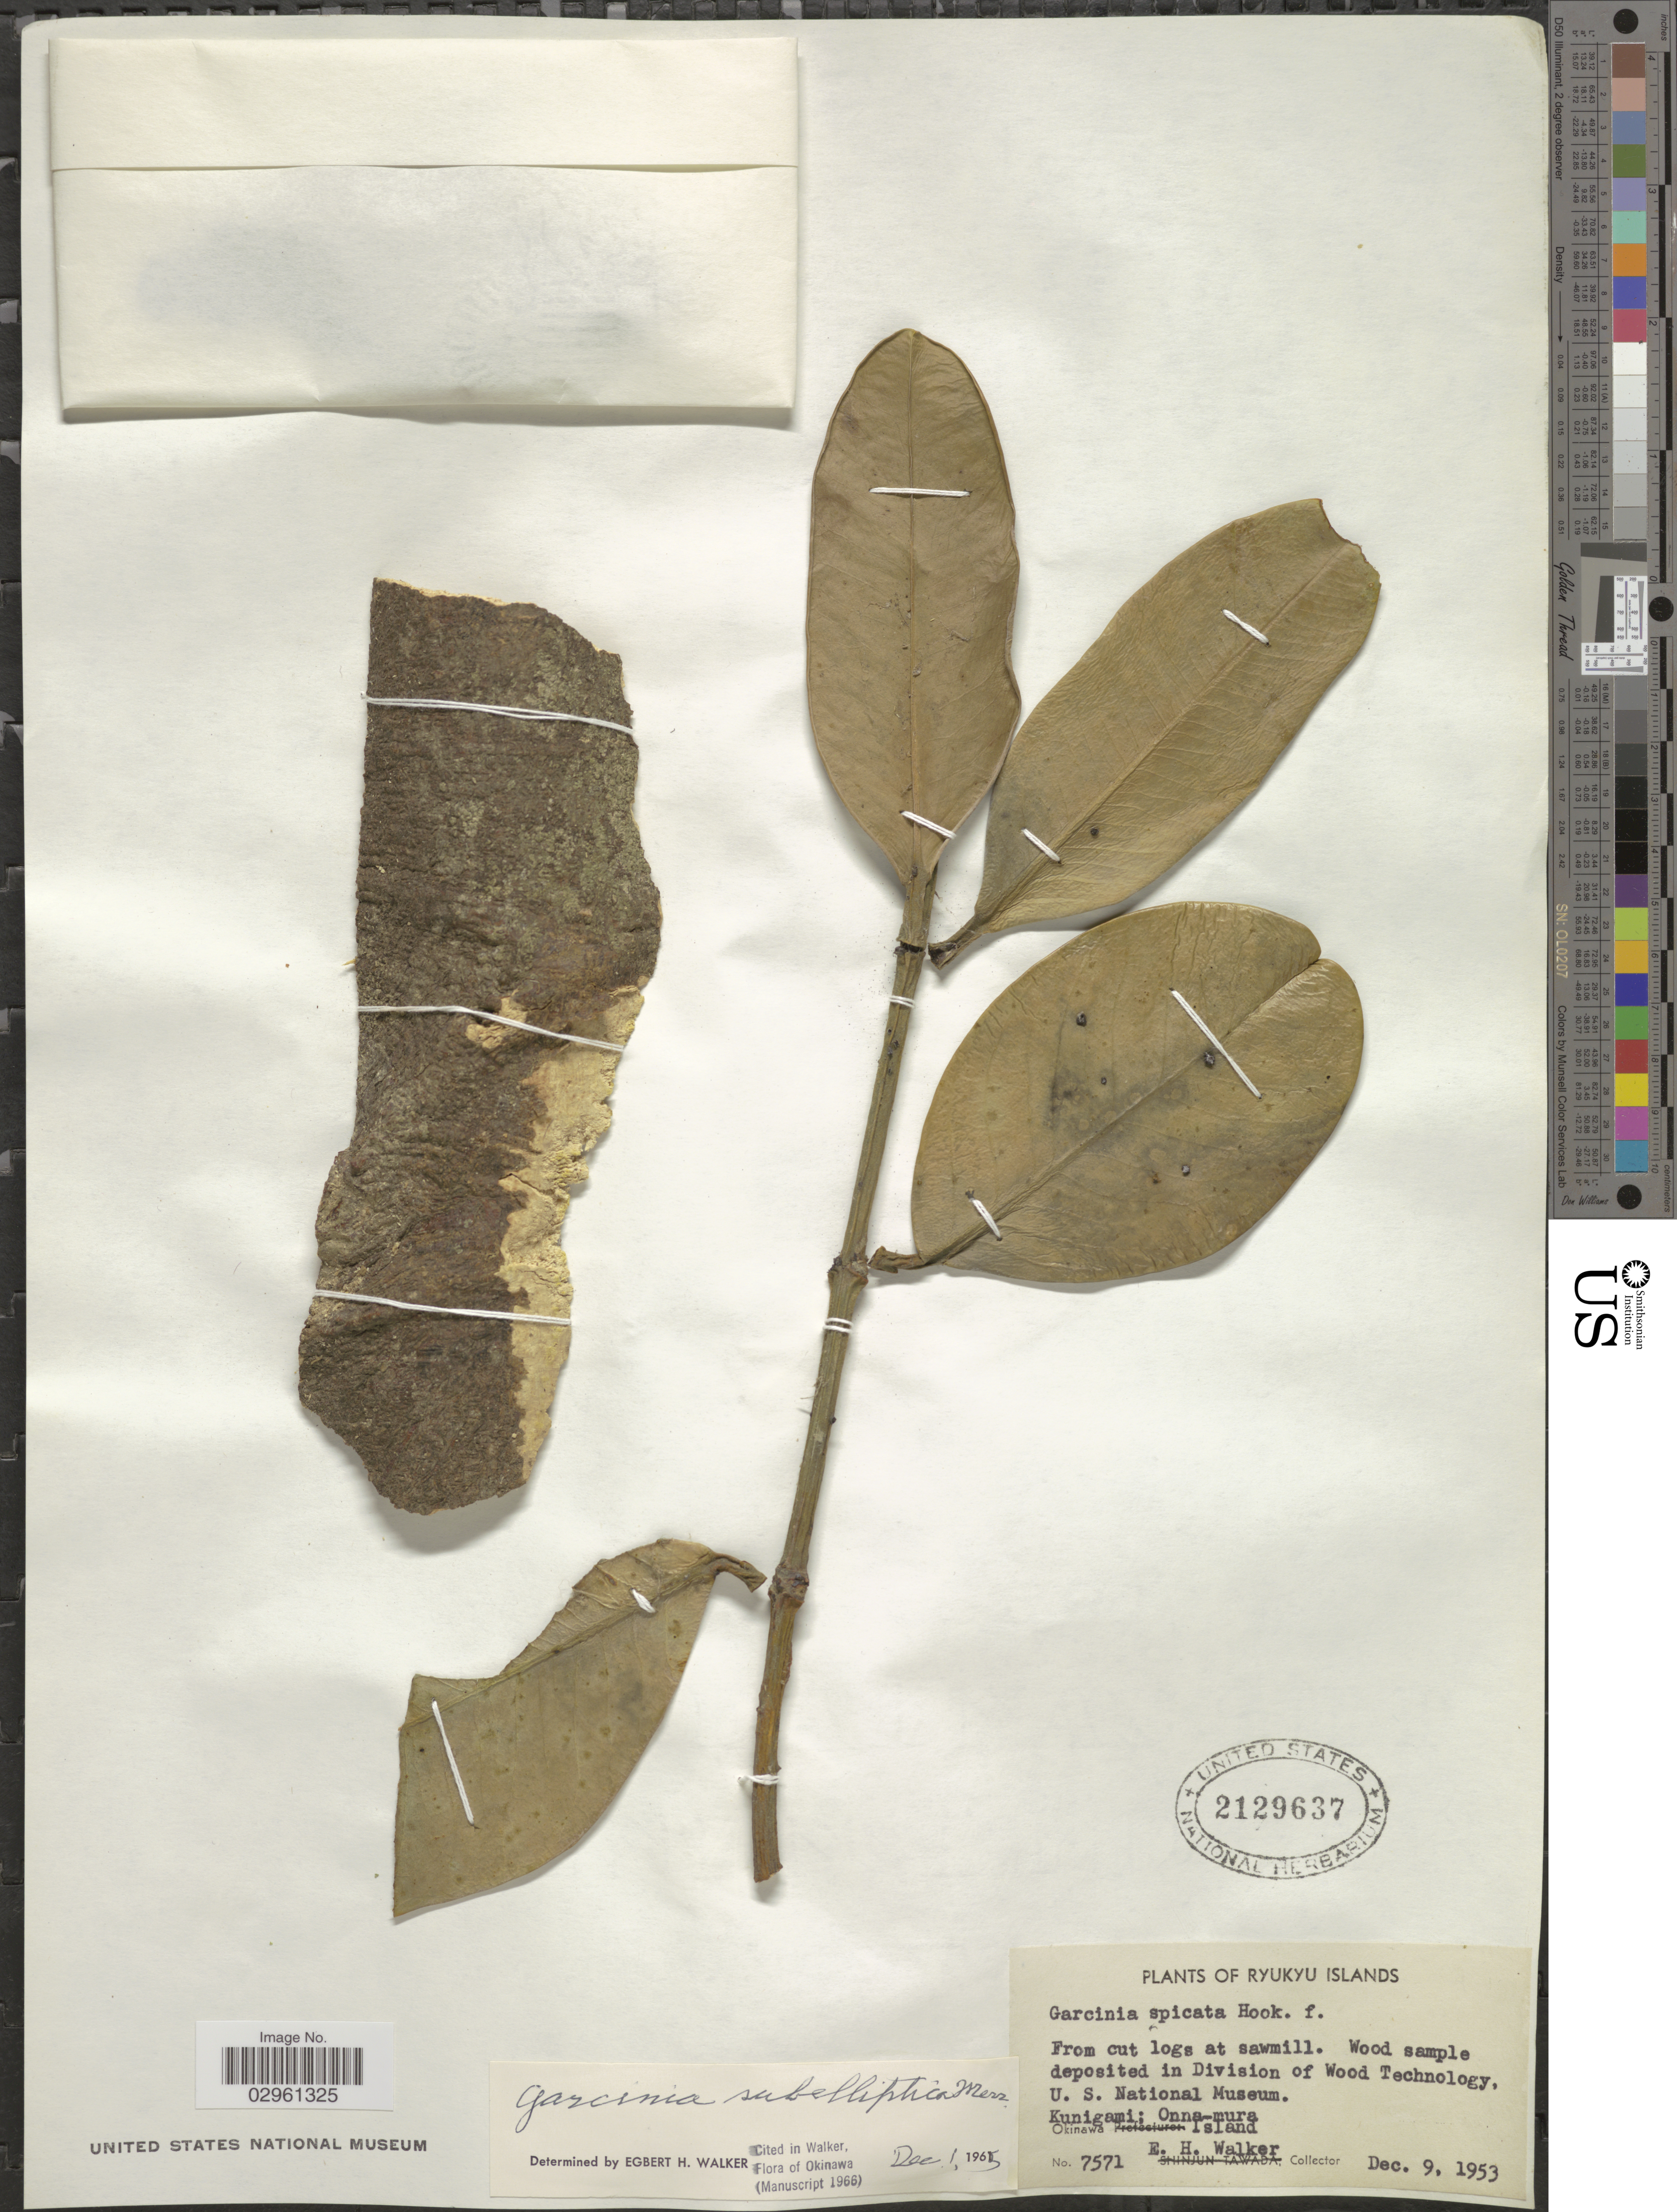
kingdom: Plantae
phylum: Tracheophyta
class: Magnoliopsida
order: Malpighiales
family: Clusiaceae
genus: Garcinia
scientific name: Garcinia subelliptica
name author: Merr.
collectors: E. H. Walker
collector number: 7571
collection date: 1953-12-09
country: Japan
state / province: Okinawa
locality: Ryukyu Islands. Kunigami; Onna-mura. Okinawa Island.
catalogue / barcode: US 2129637